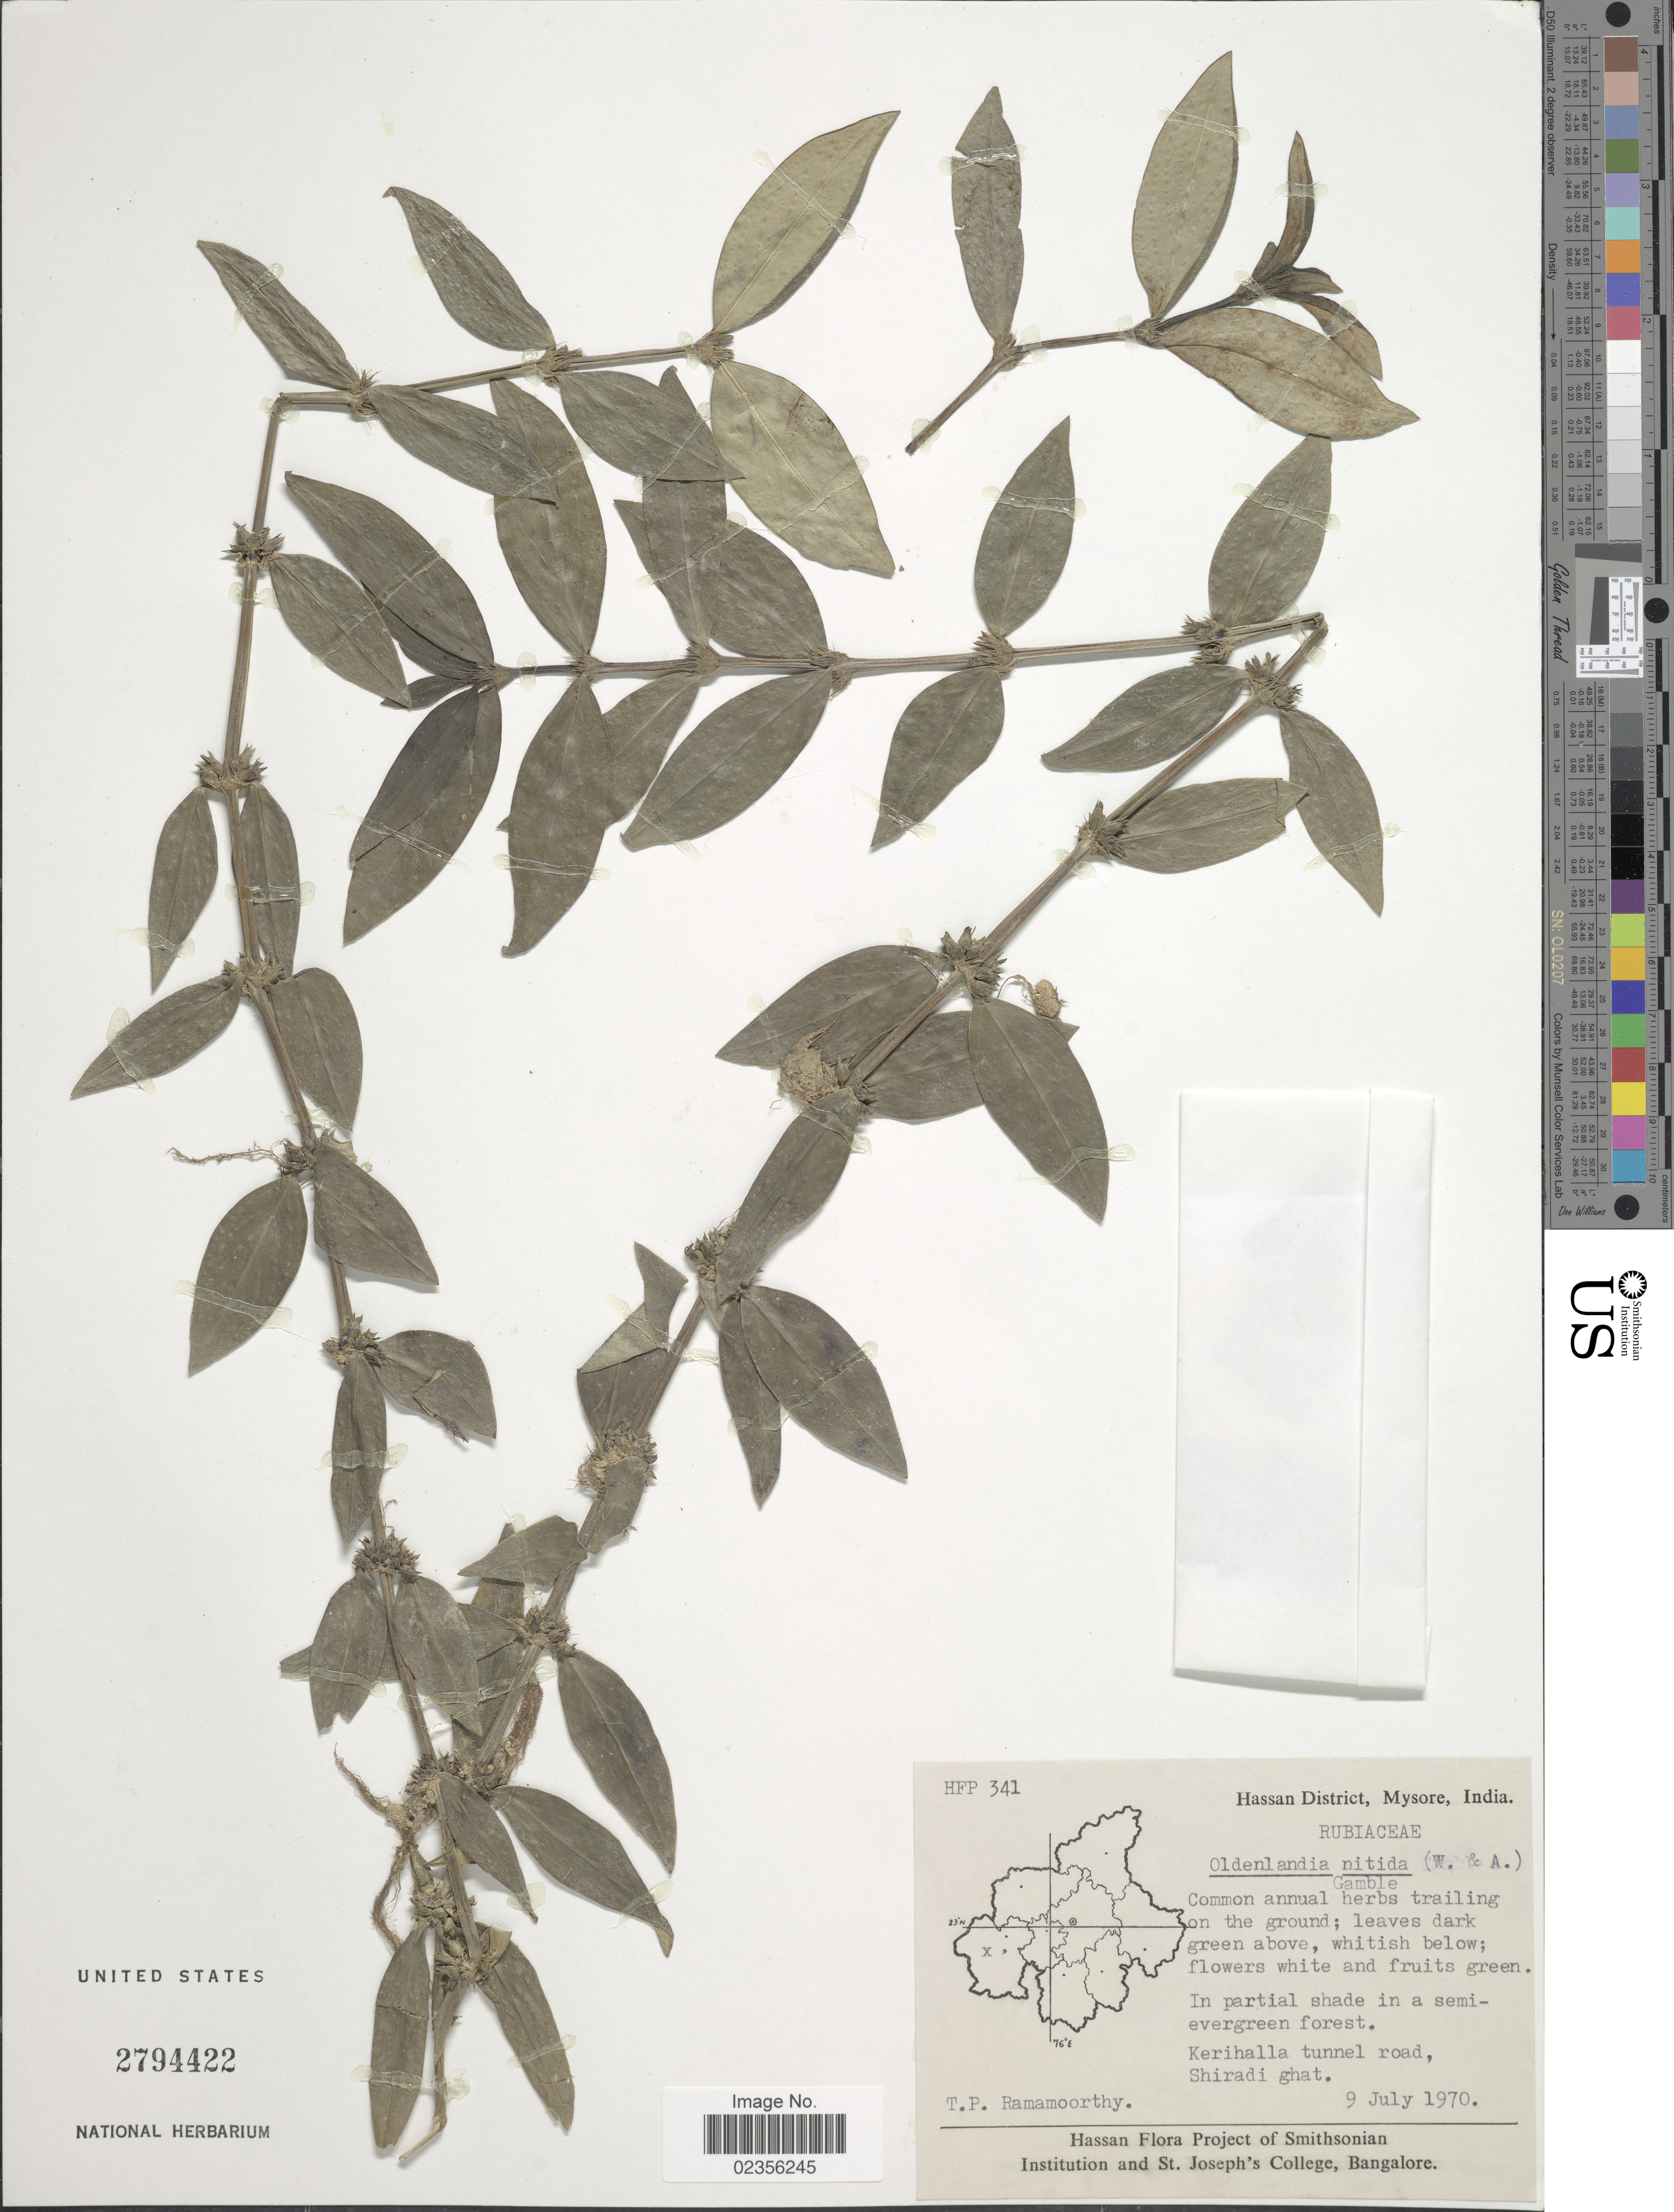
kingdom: Plantae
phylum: Tracheophyta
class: Magnoliopsida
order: Gentianales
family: Rubiaceae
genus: Hedyotis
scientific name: Hedyotis neesiana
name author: Arn.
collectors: T. P. Ramamoorthy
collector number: HFP 341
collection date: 1970-07-09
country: India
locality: Hassan District, Mysore, India, Kerihalla tunnel road, Shiradi ghat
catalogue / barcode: US 2794422